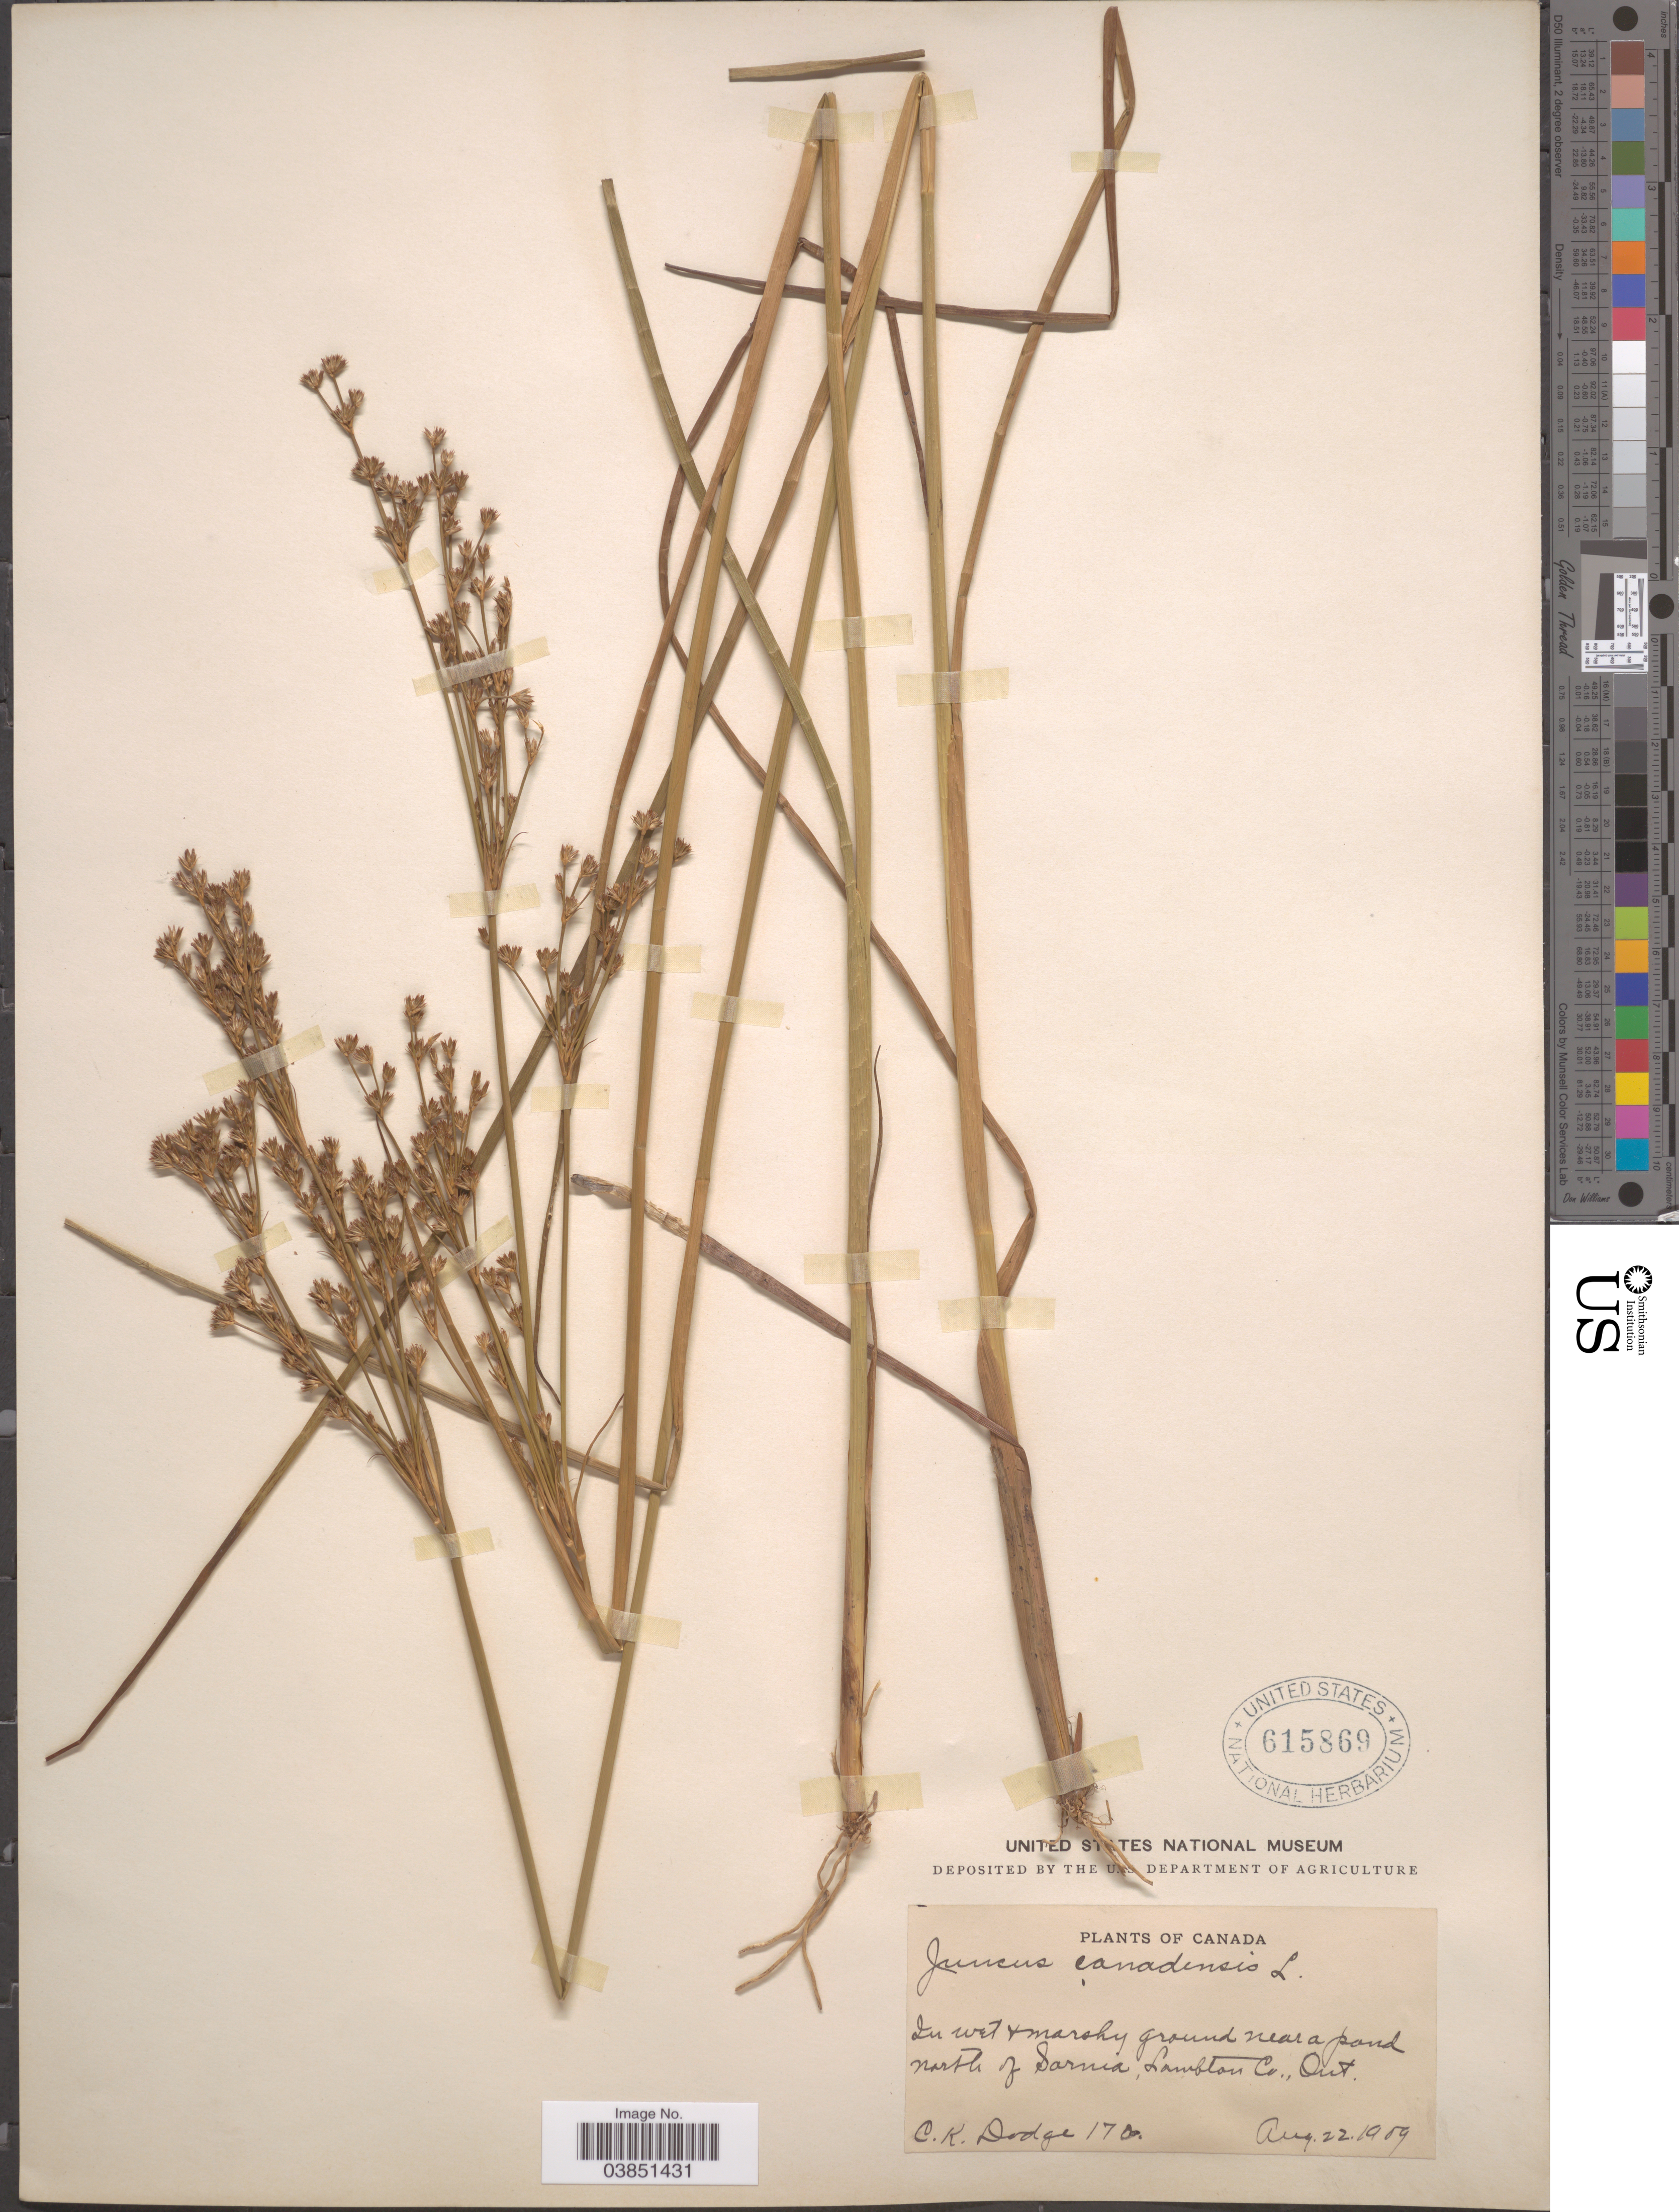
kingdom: Plantae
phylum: Tracheophyta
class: Liliopsida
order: Poales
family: Juncaceae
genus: Juncus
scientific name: Juncus canadensis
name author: J. Gay ex Laharpe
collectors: C. Dodge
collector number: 170*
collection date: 1909-08-22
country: Canada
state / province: Ontario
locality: Near a pond north of Sarnia, Lambton Co.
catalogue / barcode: US 615869